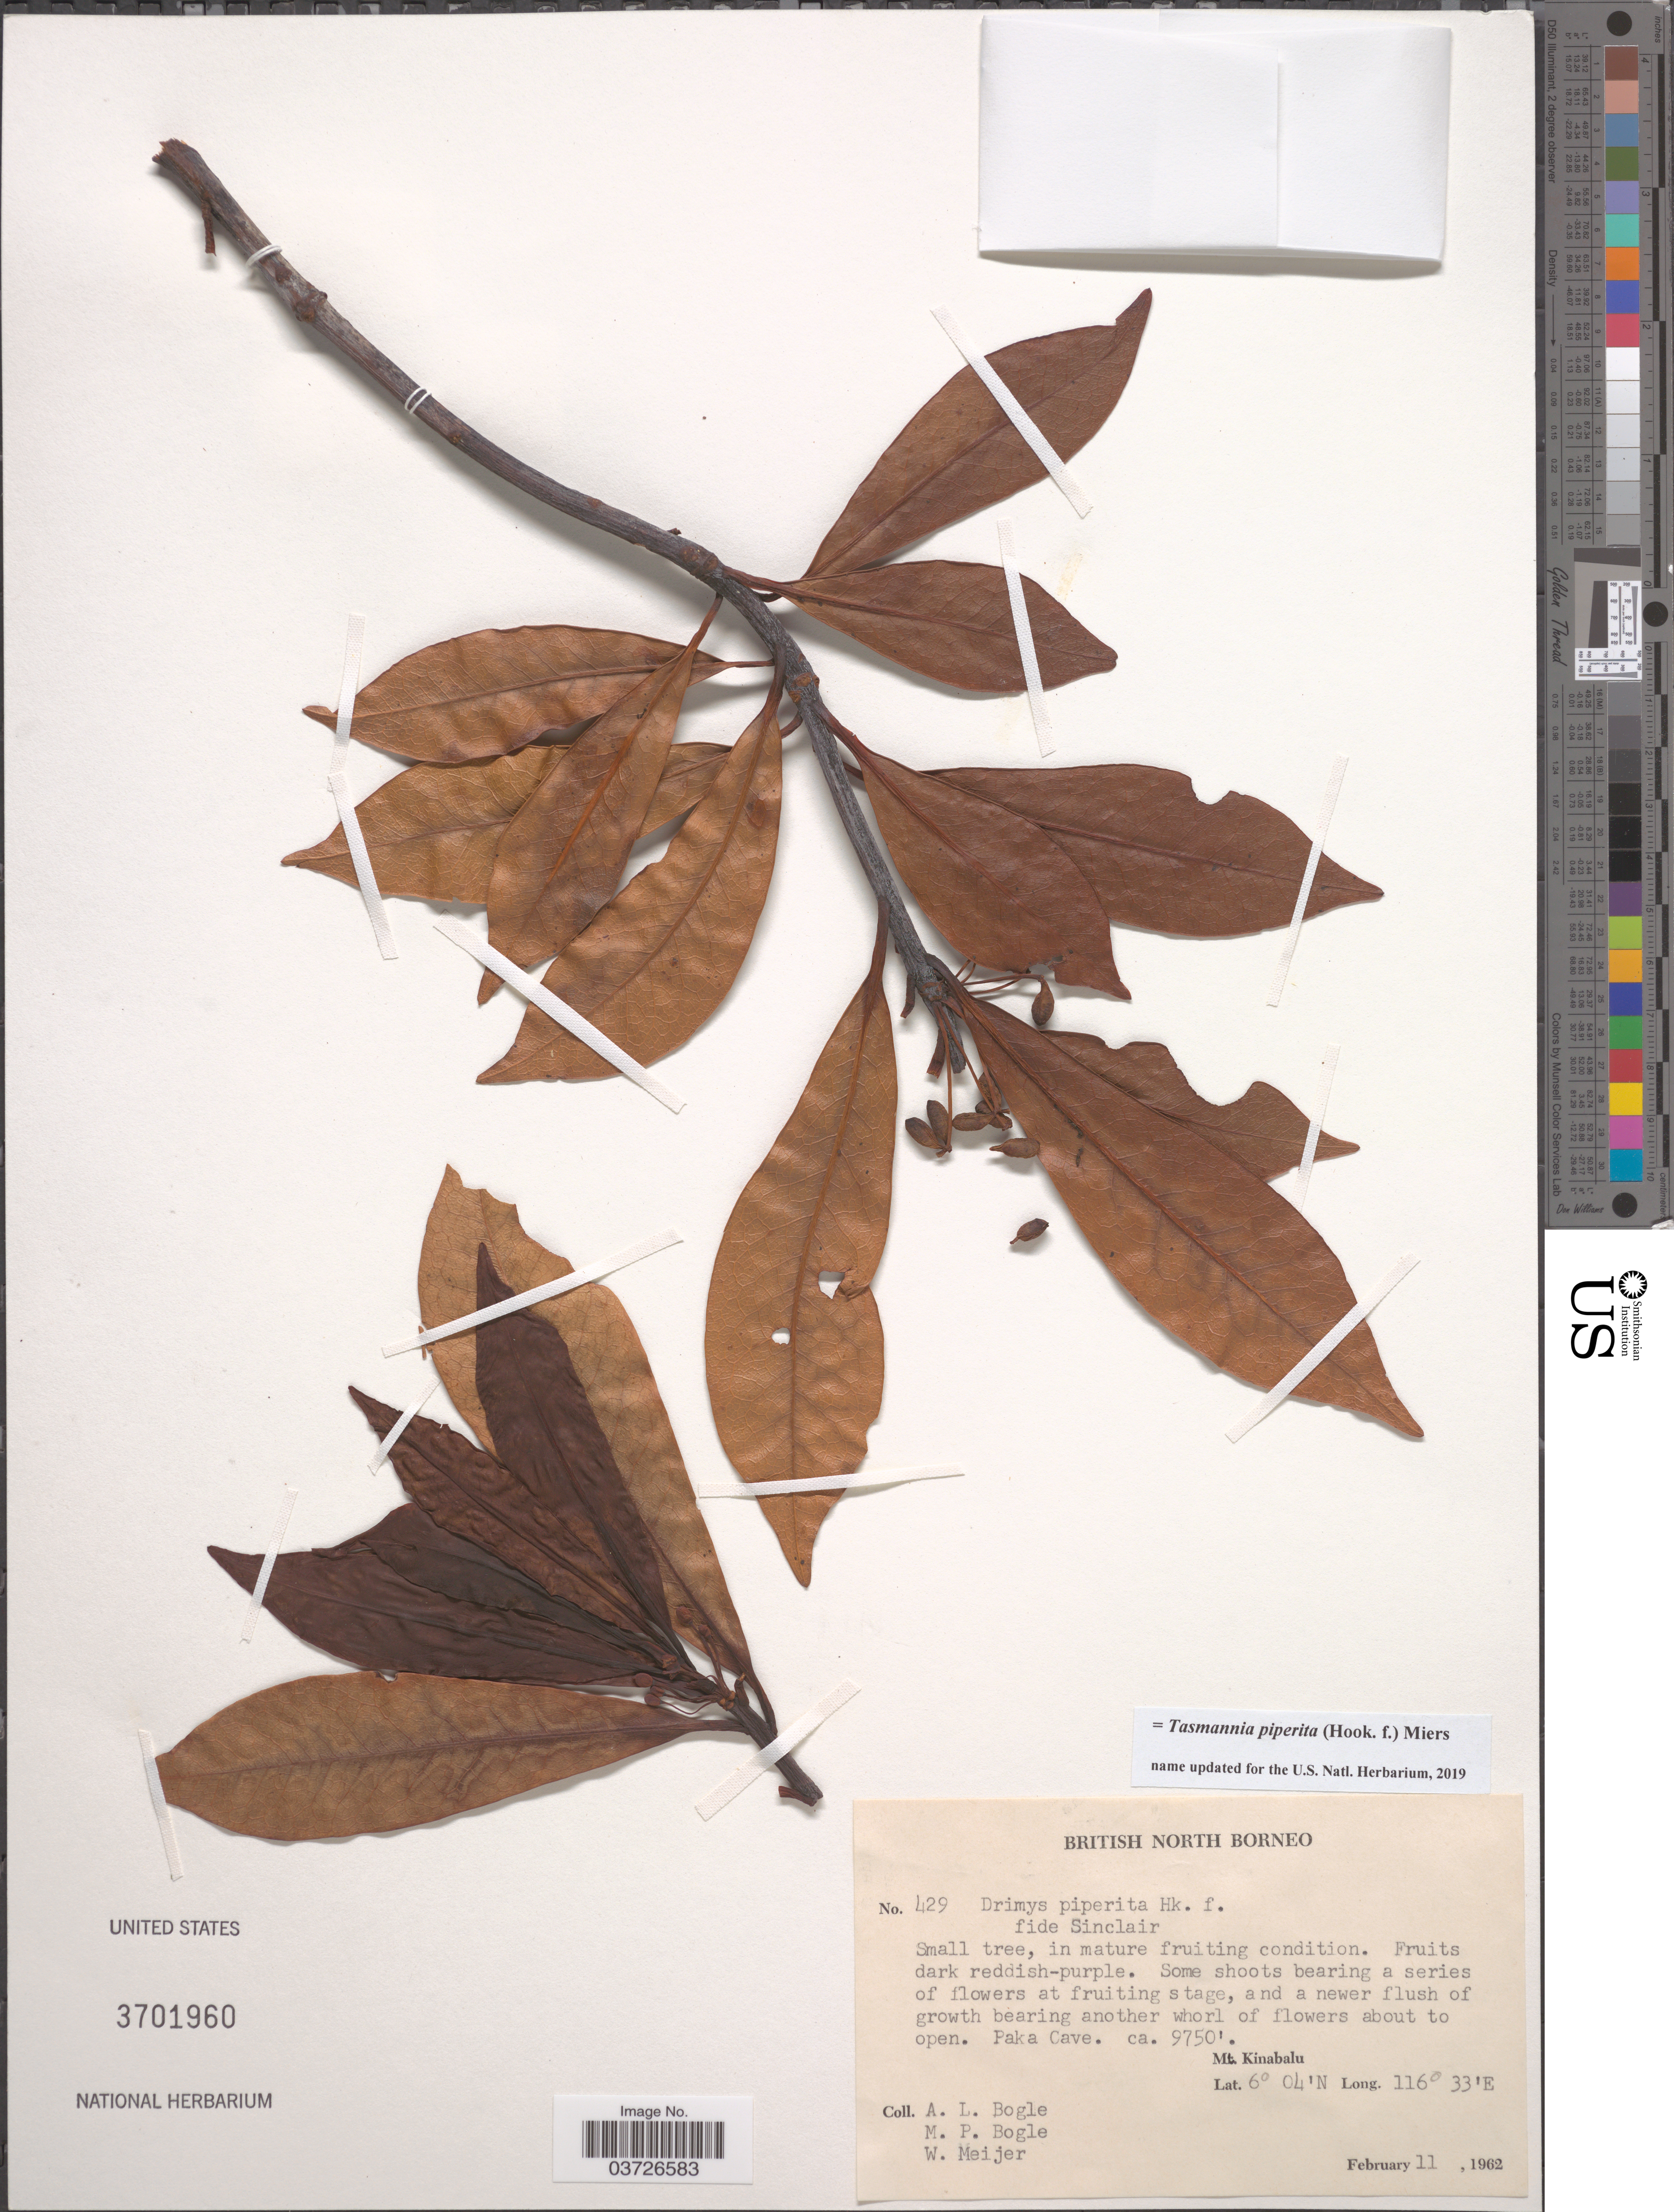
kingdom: Plantae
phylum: Tracheophyta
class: Magnoliopsida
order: Canellales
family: Winteraceae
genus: Tasmannia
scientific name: Tasmannia piperita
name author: (Hook. f.) Miers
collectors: Bogle, A.L., M. Bogle & W. Meijer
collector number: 429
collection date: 1962-02-11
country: Malaysia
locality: British North Borneo. Paka Cave, Mt. Kinabalu.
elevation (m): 2972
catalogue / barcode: US 3701960